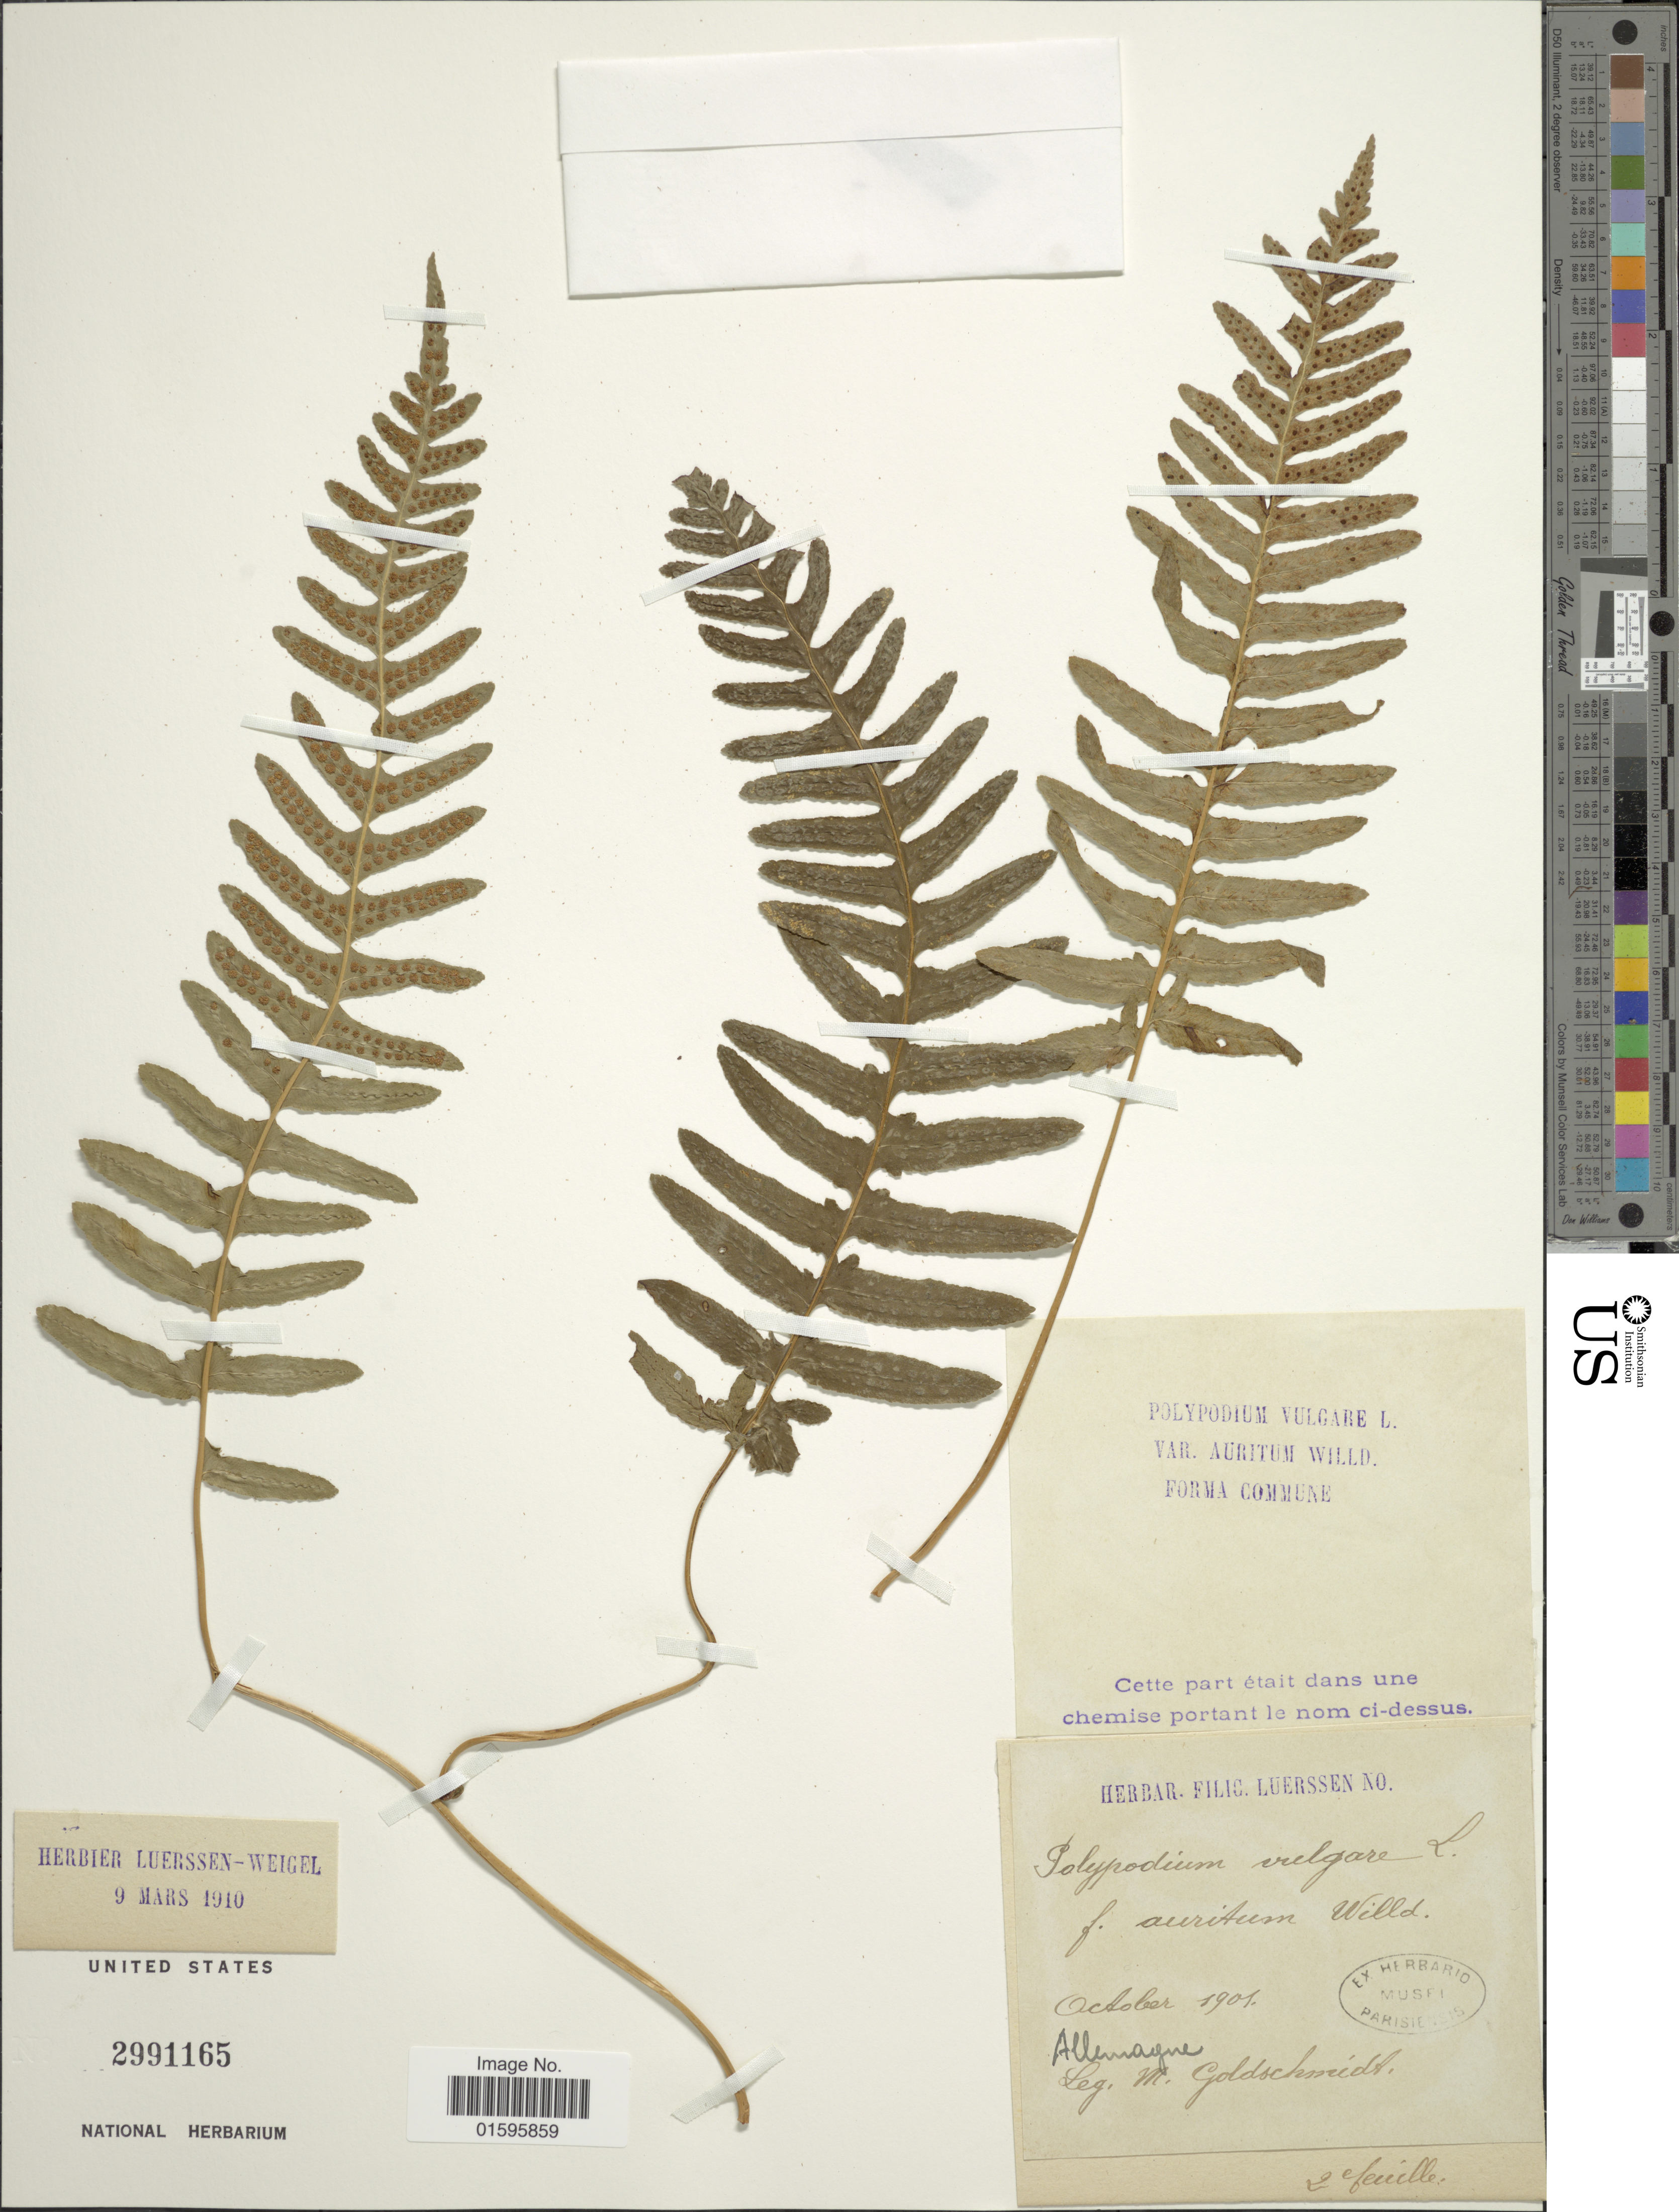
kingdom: Plantae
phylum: Tracheophyta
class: Polypodiopsida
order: Polypodiales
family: Polypodiaceae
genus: Polypodium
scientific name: Polypodium vulgare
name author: L.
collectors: M. Goldschmidt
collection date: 1901-10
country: Germany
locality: Allemagne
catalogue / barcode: US 2991165